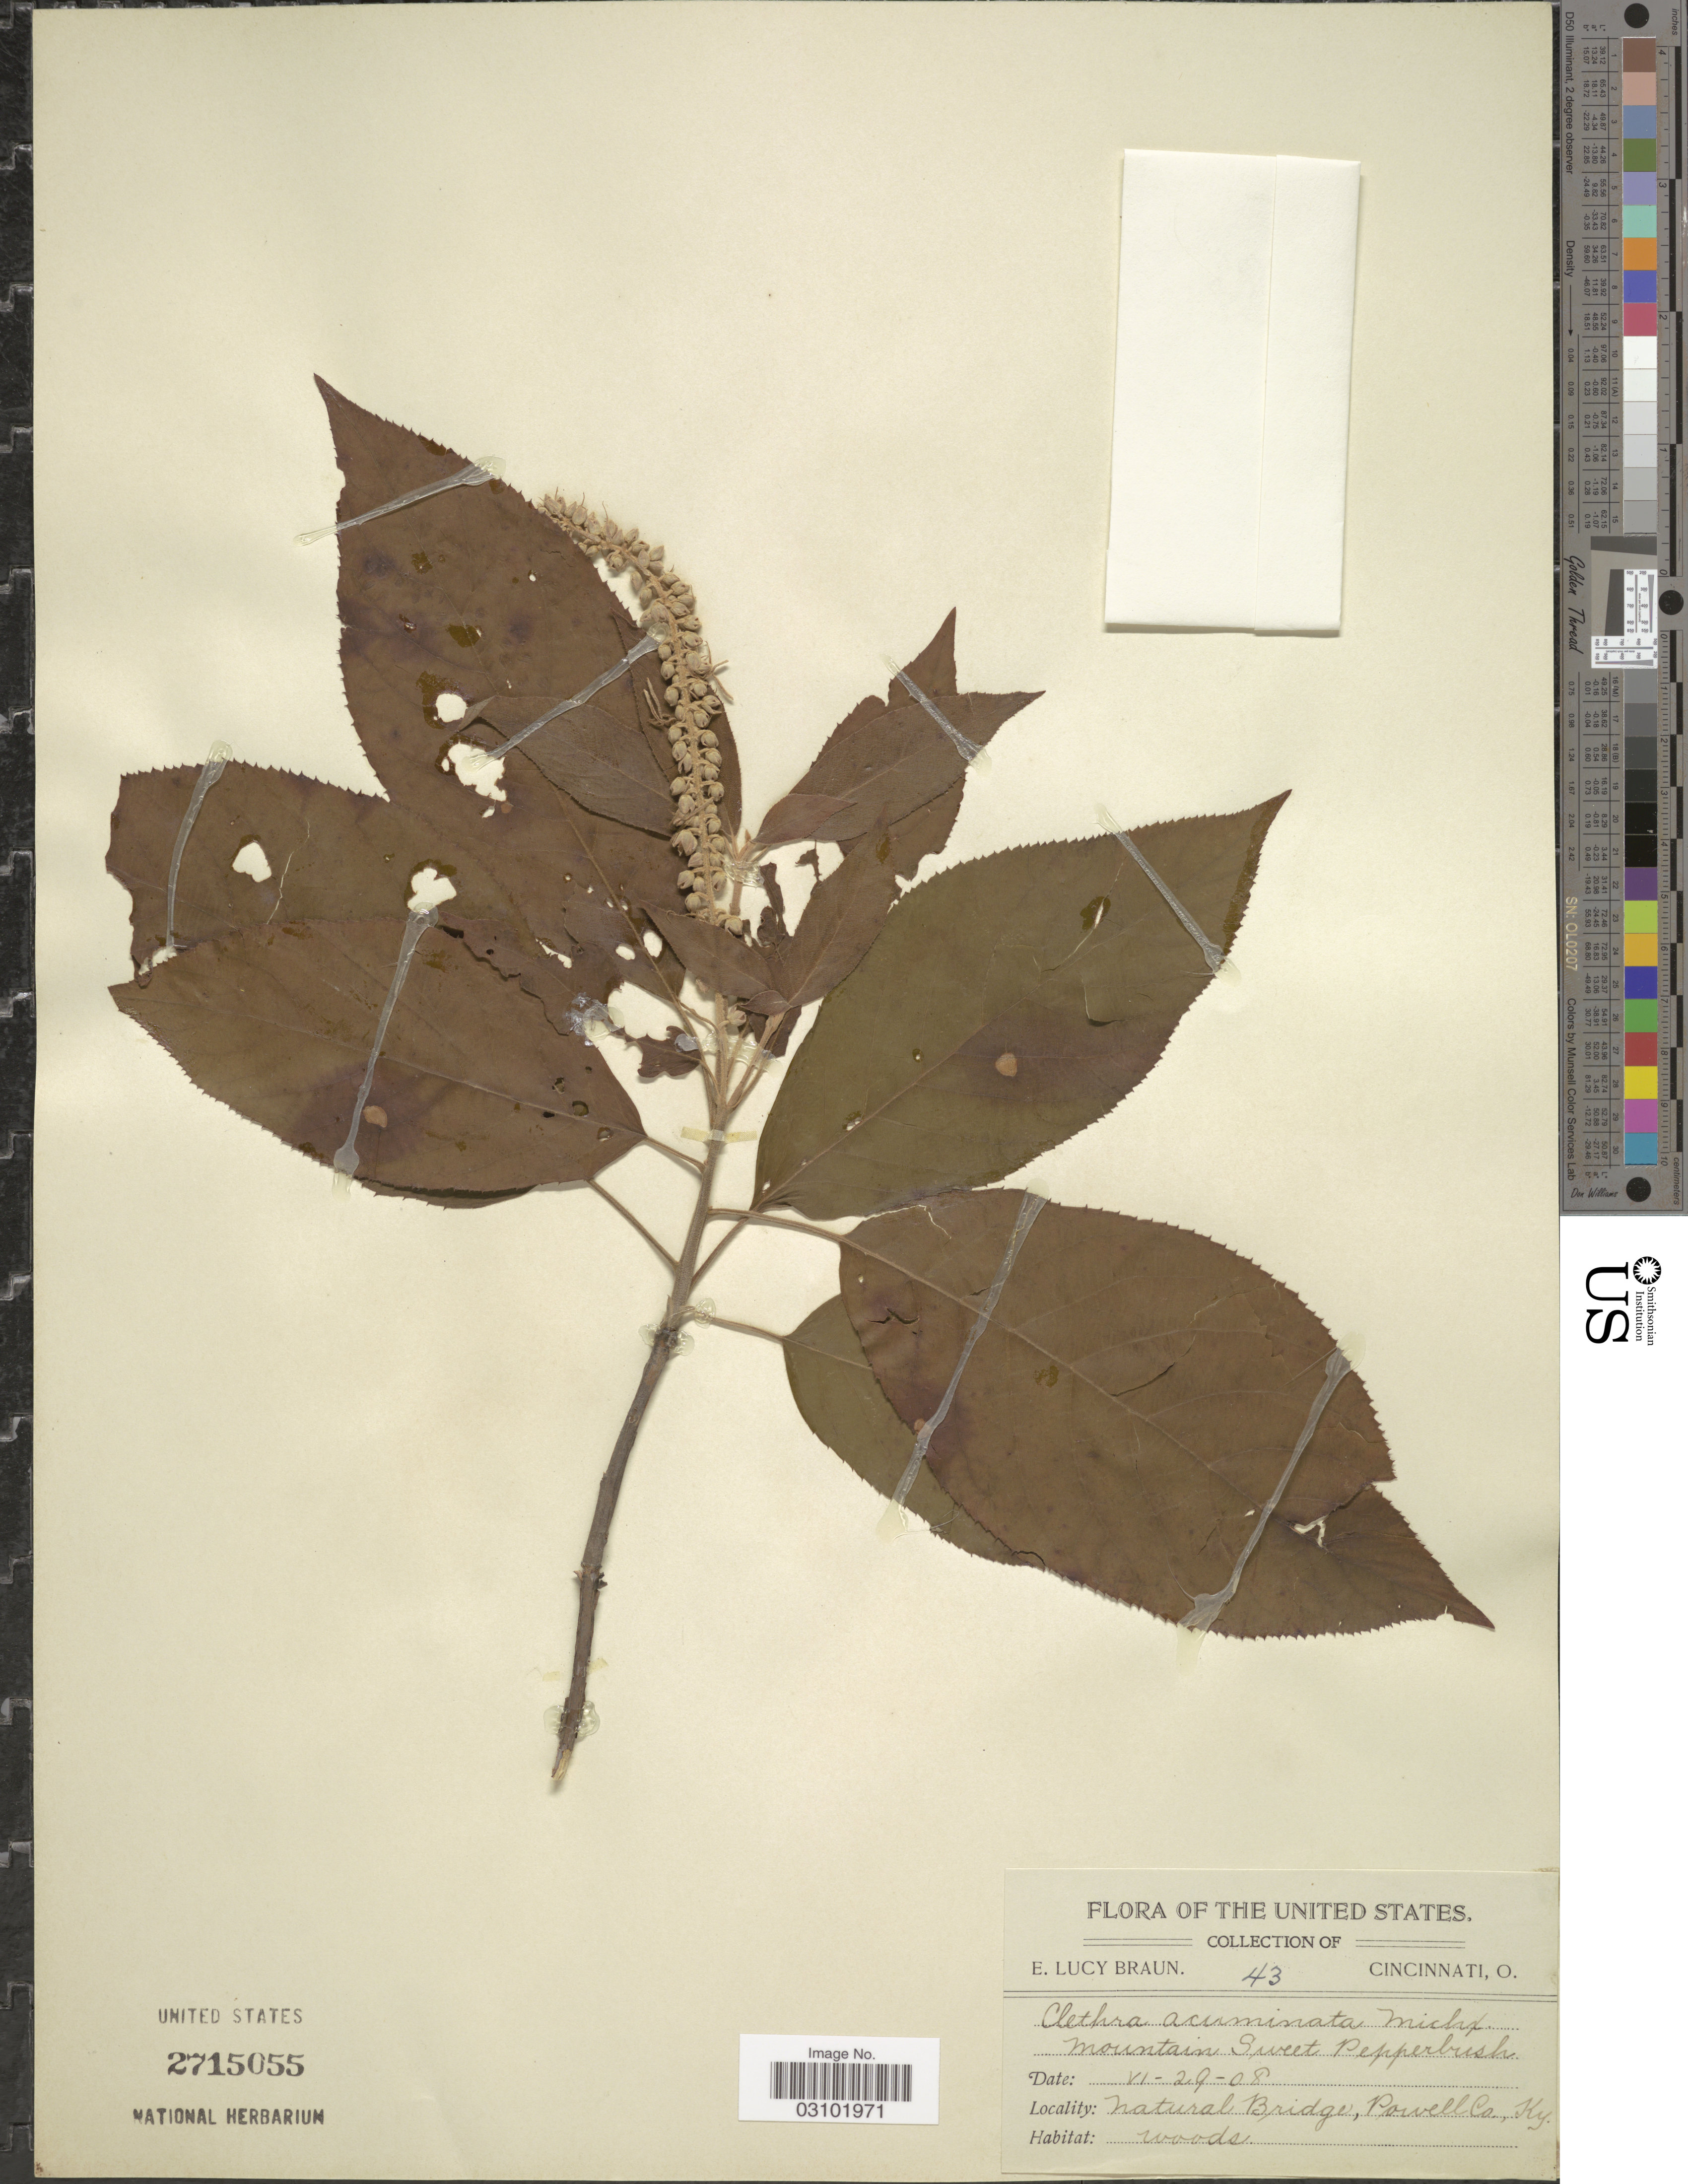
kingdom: Plantae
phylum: Tracheophyta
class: Magnoliopsida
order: Ericales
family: Clethraceae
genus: Clethra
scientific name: Clethra acuminata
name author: Michx.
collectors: E. L. Braun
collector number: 43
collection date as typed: Transcribed d/m/y: 29/6/8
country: United States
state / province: Kentucky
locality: Natural Bridge, Powell Co.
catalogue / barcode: US 2715055